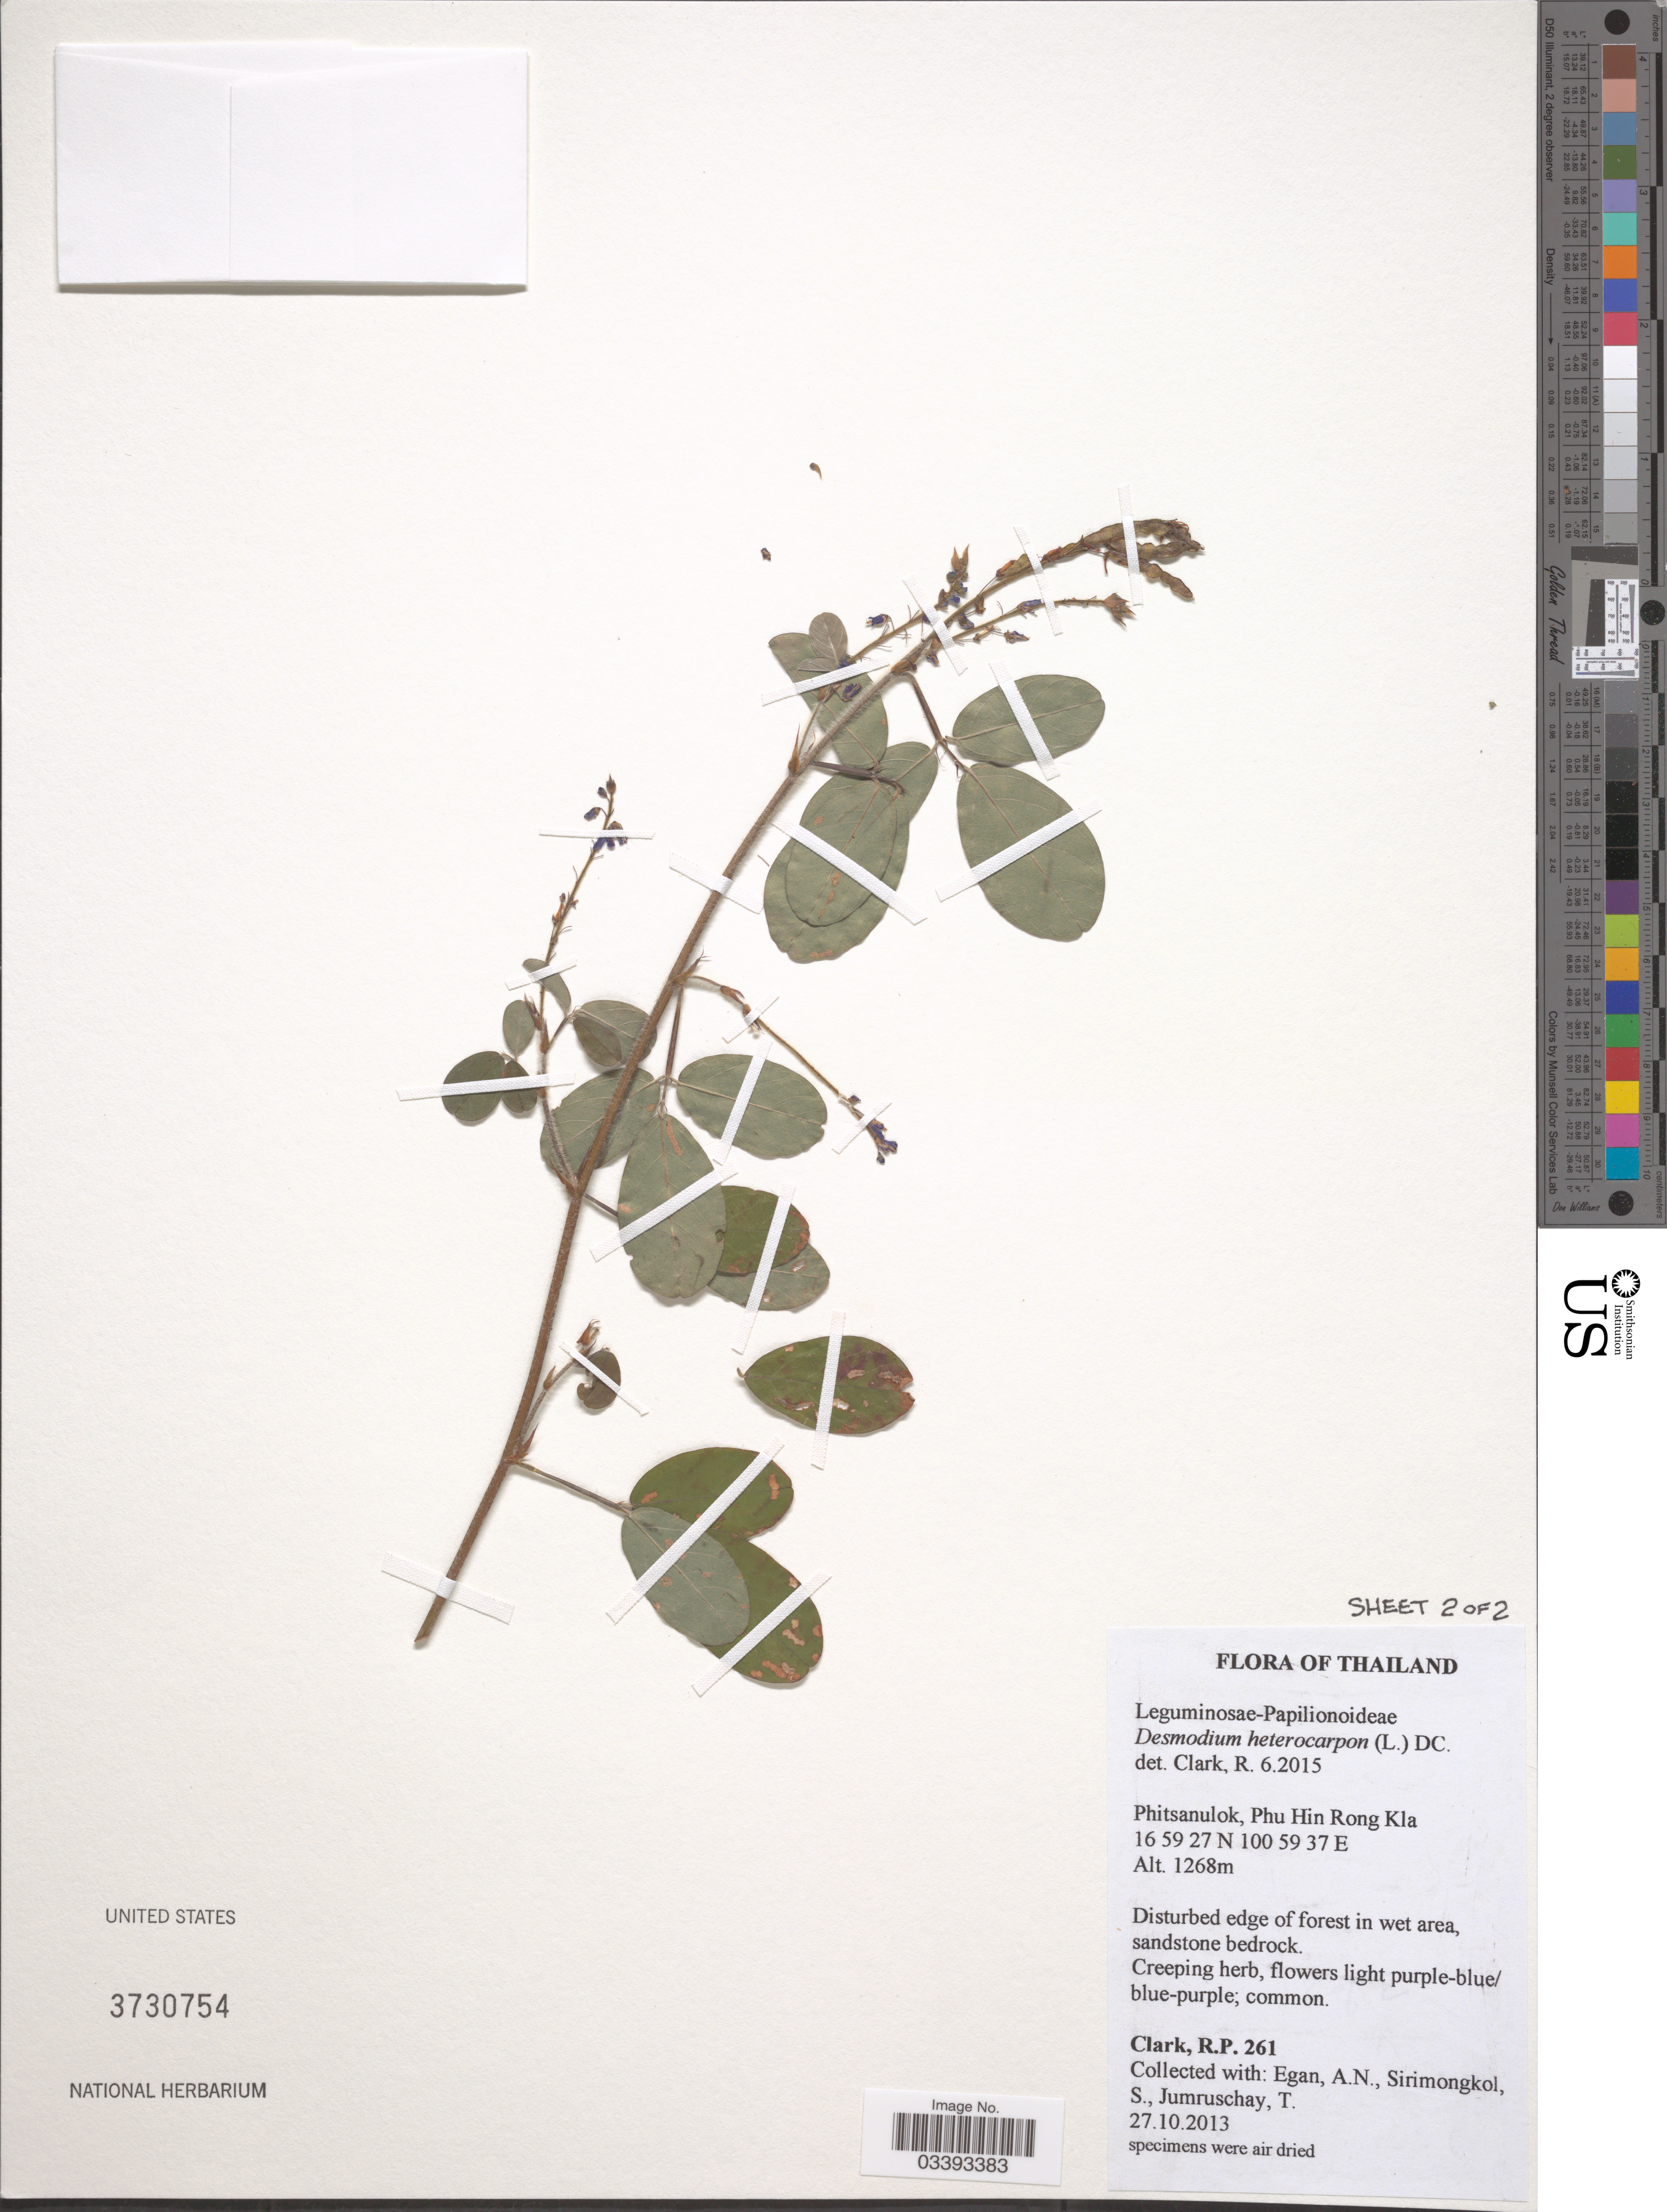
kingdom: Plantae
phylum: Tracheophyta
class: Magnoliopsida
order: Fabales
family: Fabaceae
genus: Grona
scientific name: Grona heterocarpos subsp. heterocarpos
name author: (L.) H. Ohashi & K. Ohashi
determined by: Strong, Mark T., (BOT), Smithsonian Institution - National Museum of Natural History (UNITED STATES)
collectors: R. P. Clark, A. N. Egan, S. Sirimongkol & T. Jumruschay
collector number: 261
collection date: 2013-10-27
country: Thailand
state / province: Phitsanulok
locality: Phu Hin Rong Kla.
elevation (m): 1268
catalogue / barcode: US 3730754